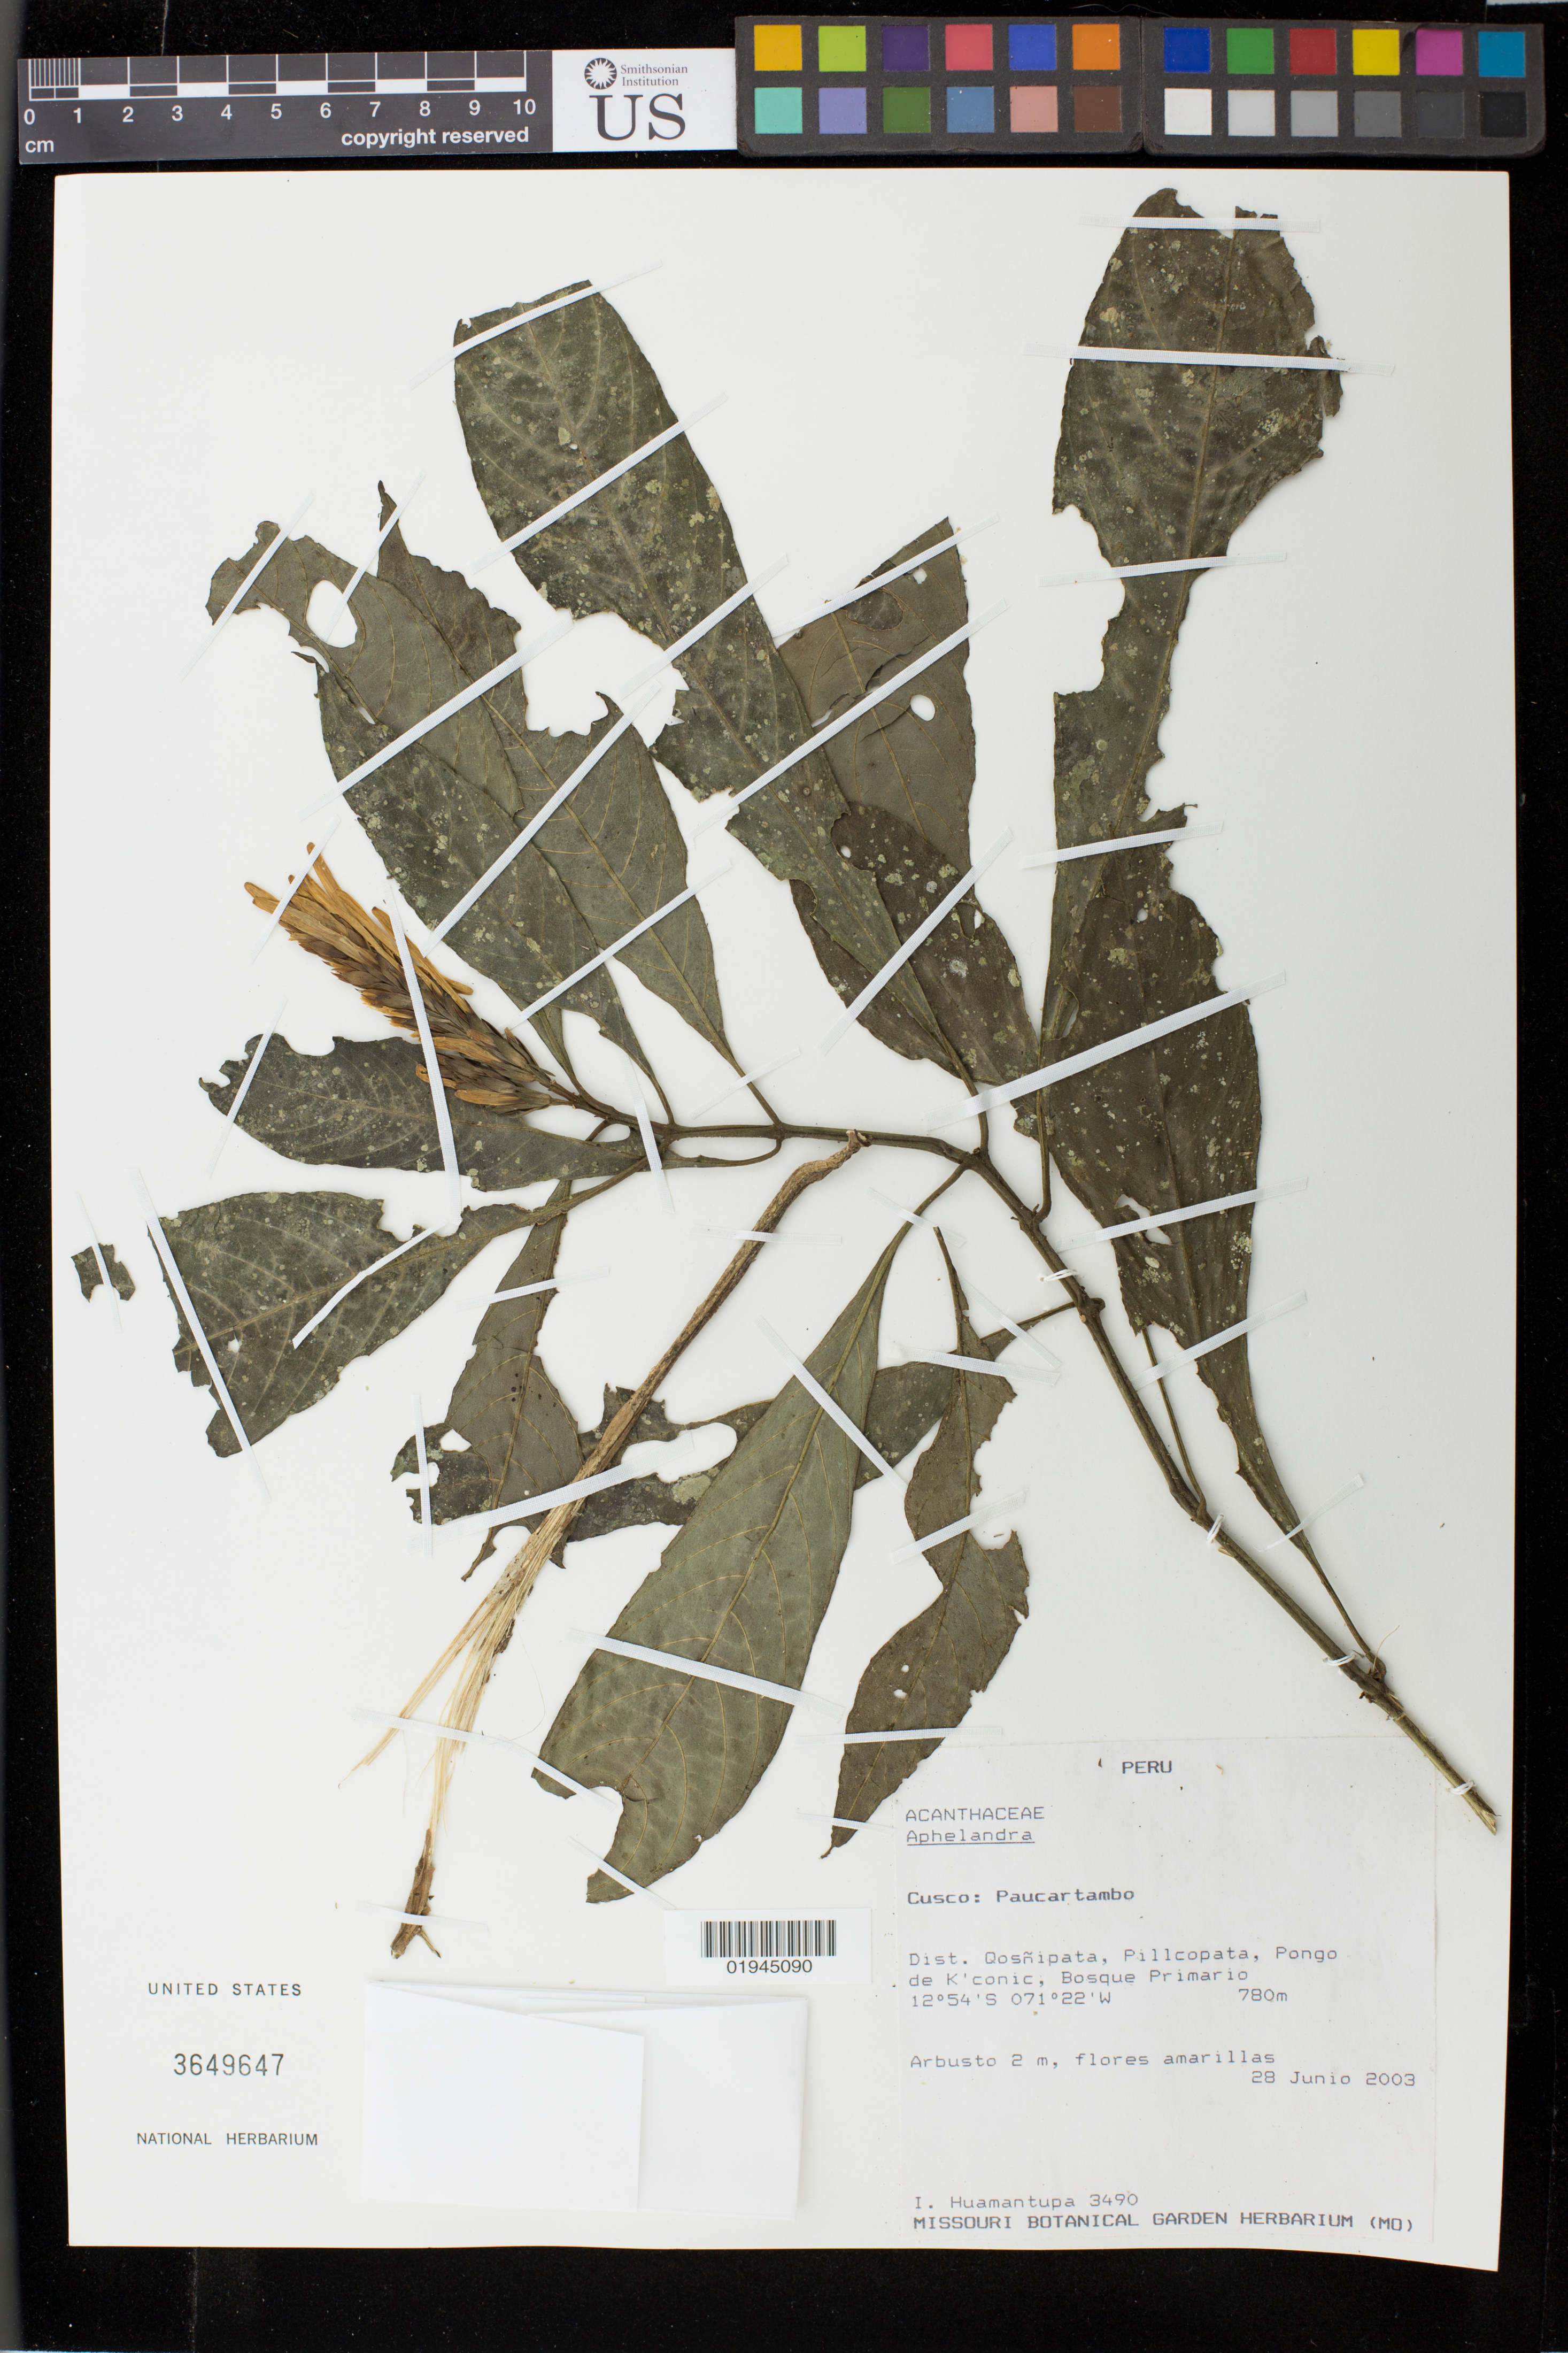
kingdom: Plantae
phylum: Tracheophyta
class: Magnoliopsida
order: Lamiales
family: Acanthaceae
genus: Aphelandra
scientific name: Aphelandra sp.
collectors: I. Huamantupa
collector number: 3490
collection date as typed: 28 Junio 2003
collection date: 2003-06-28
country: Peru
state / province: Cusco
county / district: Paucartambo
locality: Dist. Qosnipata, Pillcopata, Pongo de K'conic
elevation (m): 780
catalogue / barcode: US 3649647